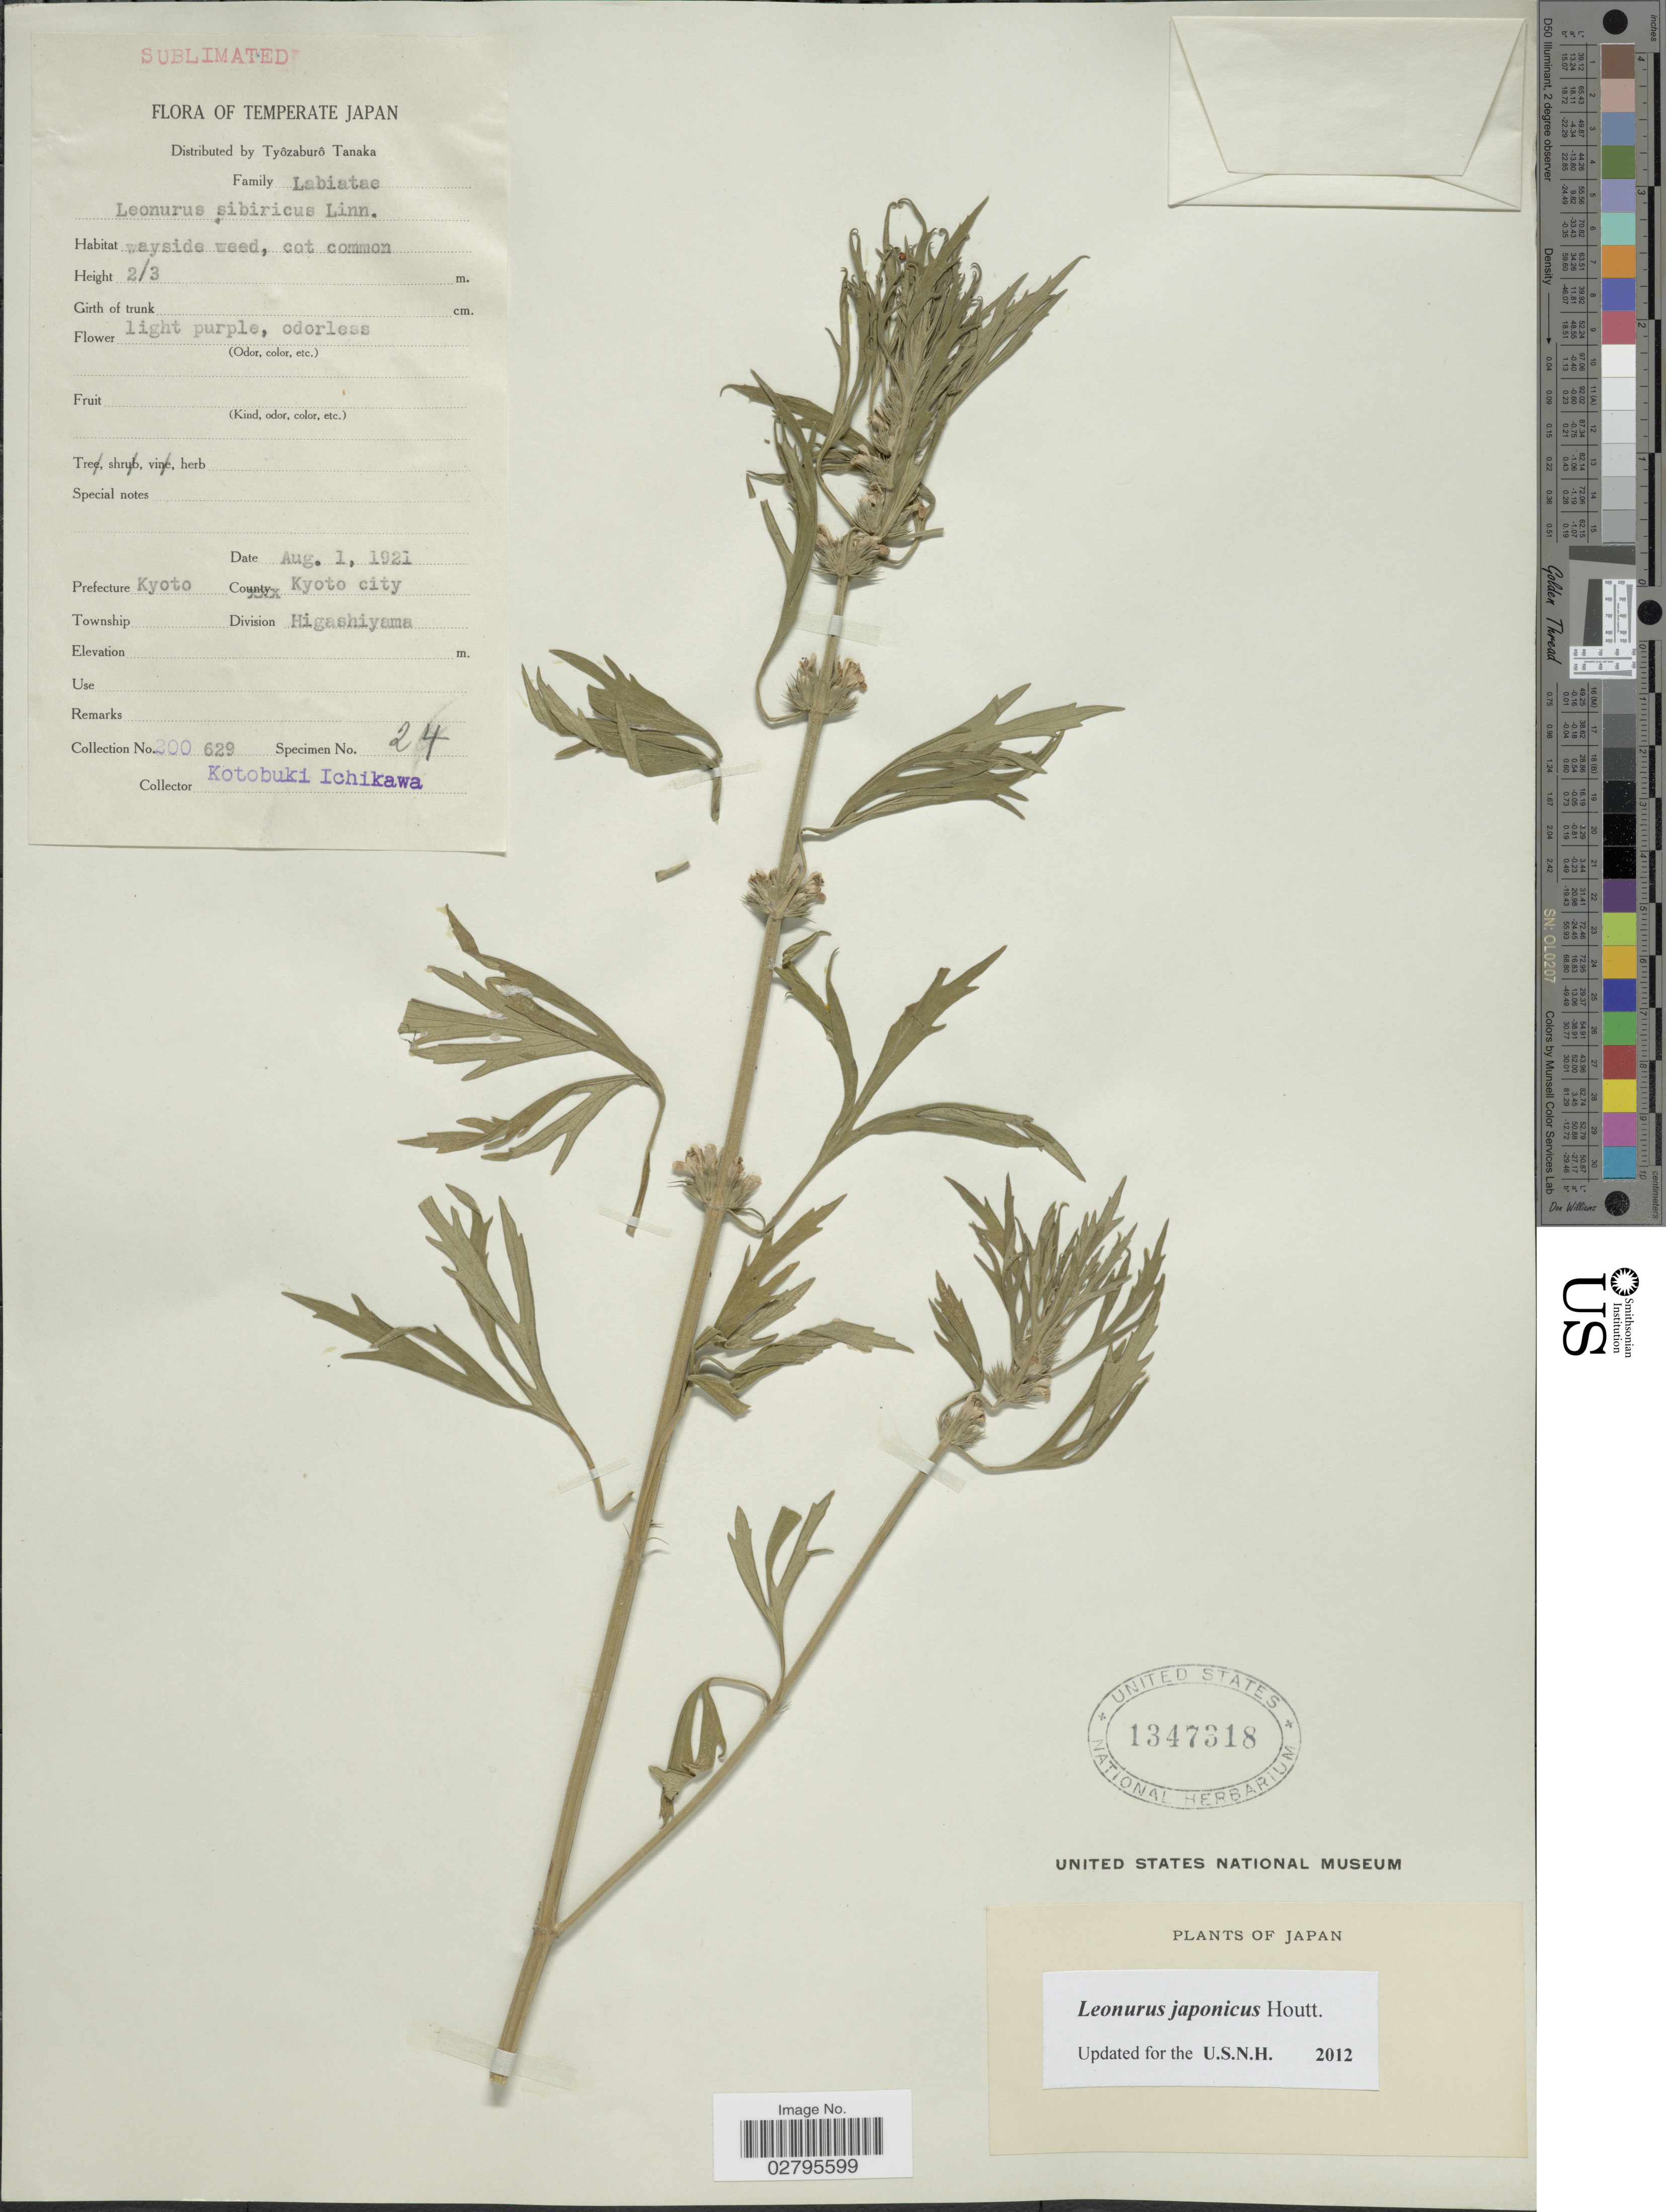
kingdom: Plantae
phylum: Tracheophyta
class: Magnoliopsida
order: Lamiales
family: Lamiaceae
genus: Leonurus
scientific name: Leonurus japonicus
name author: Houtt.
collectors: K. Ichikawa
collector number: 200629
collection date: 1921-08-01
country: Japan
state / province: Kyoto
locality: Temperate Japan. Prefecture Kyoto. Kyoto city. Division Higashiyama.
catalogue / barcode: US 1347318